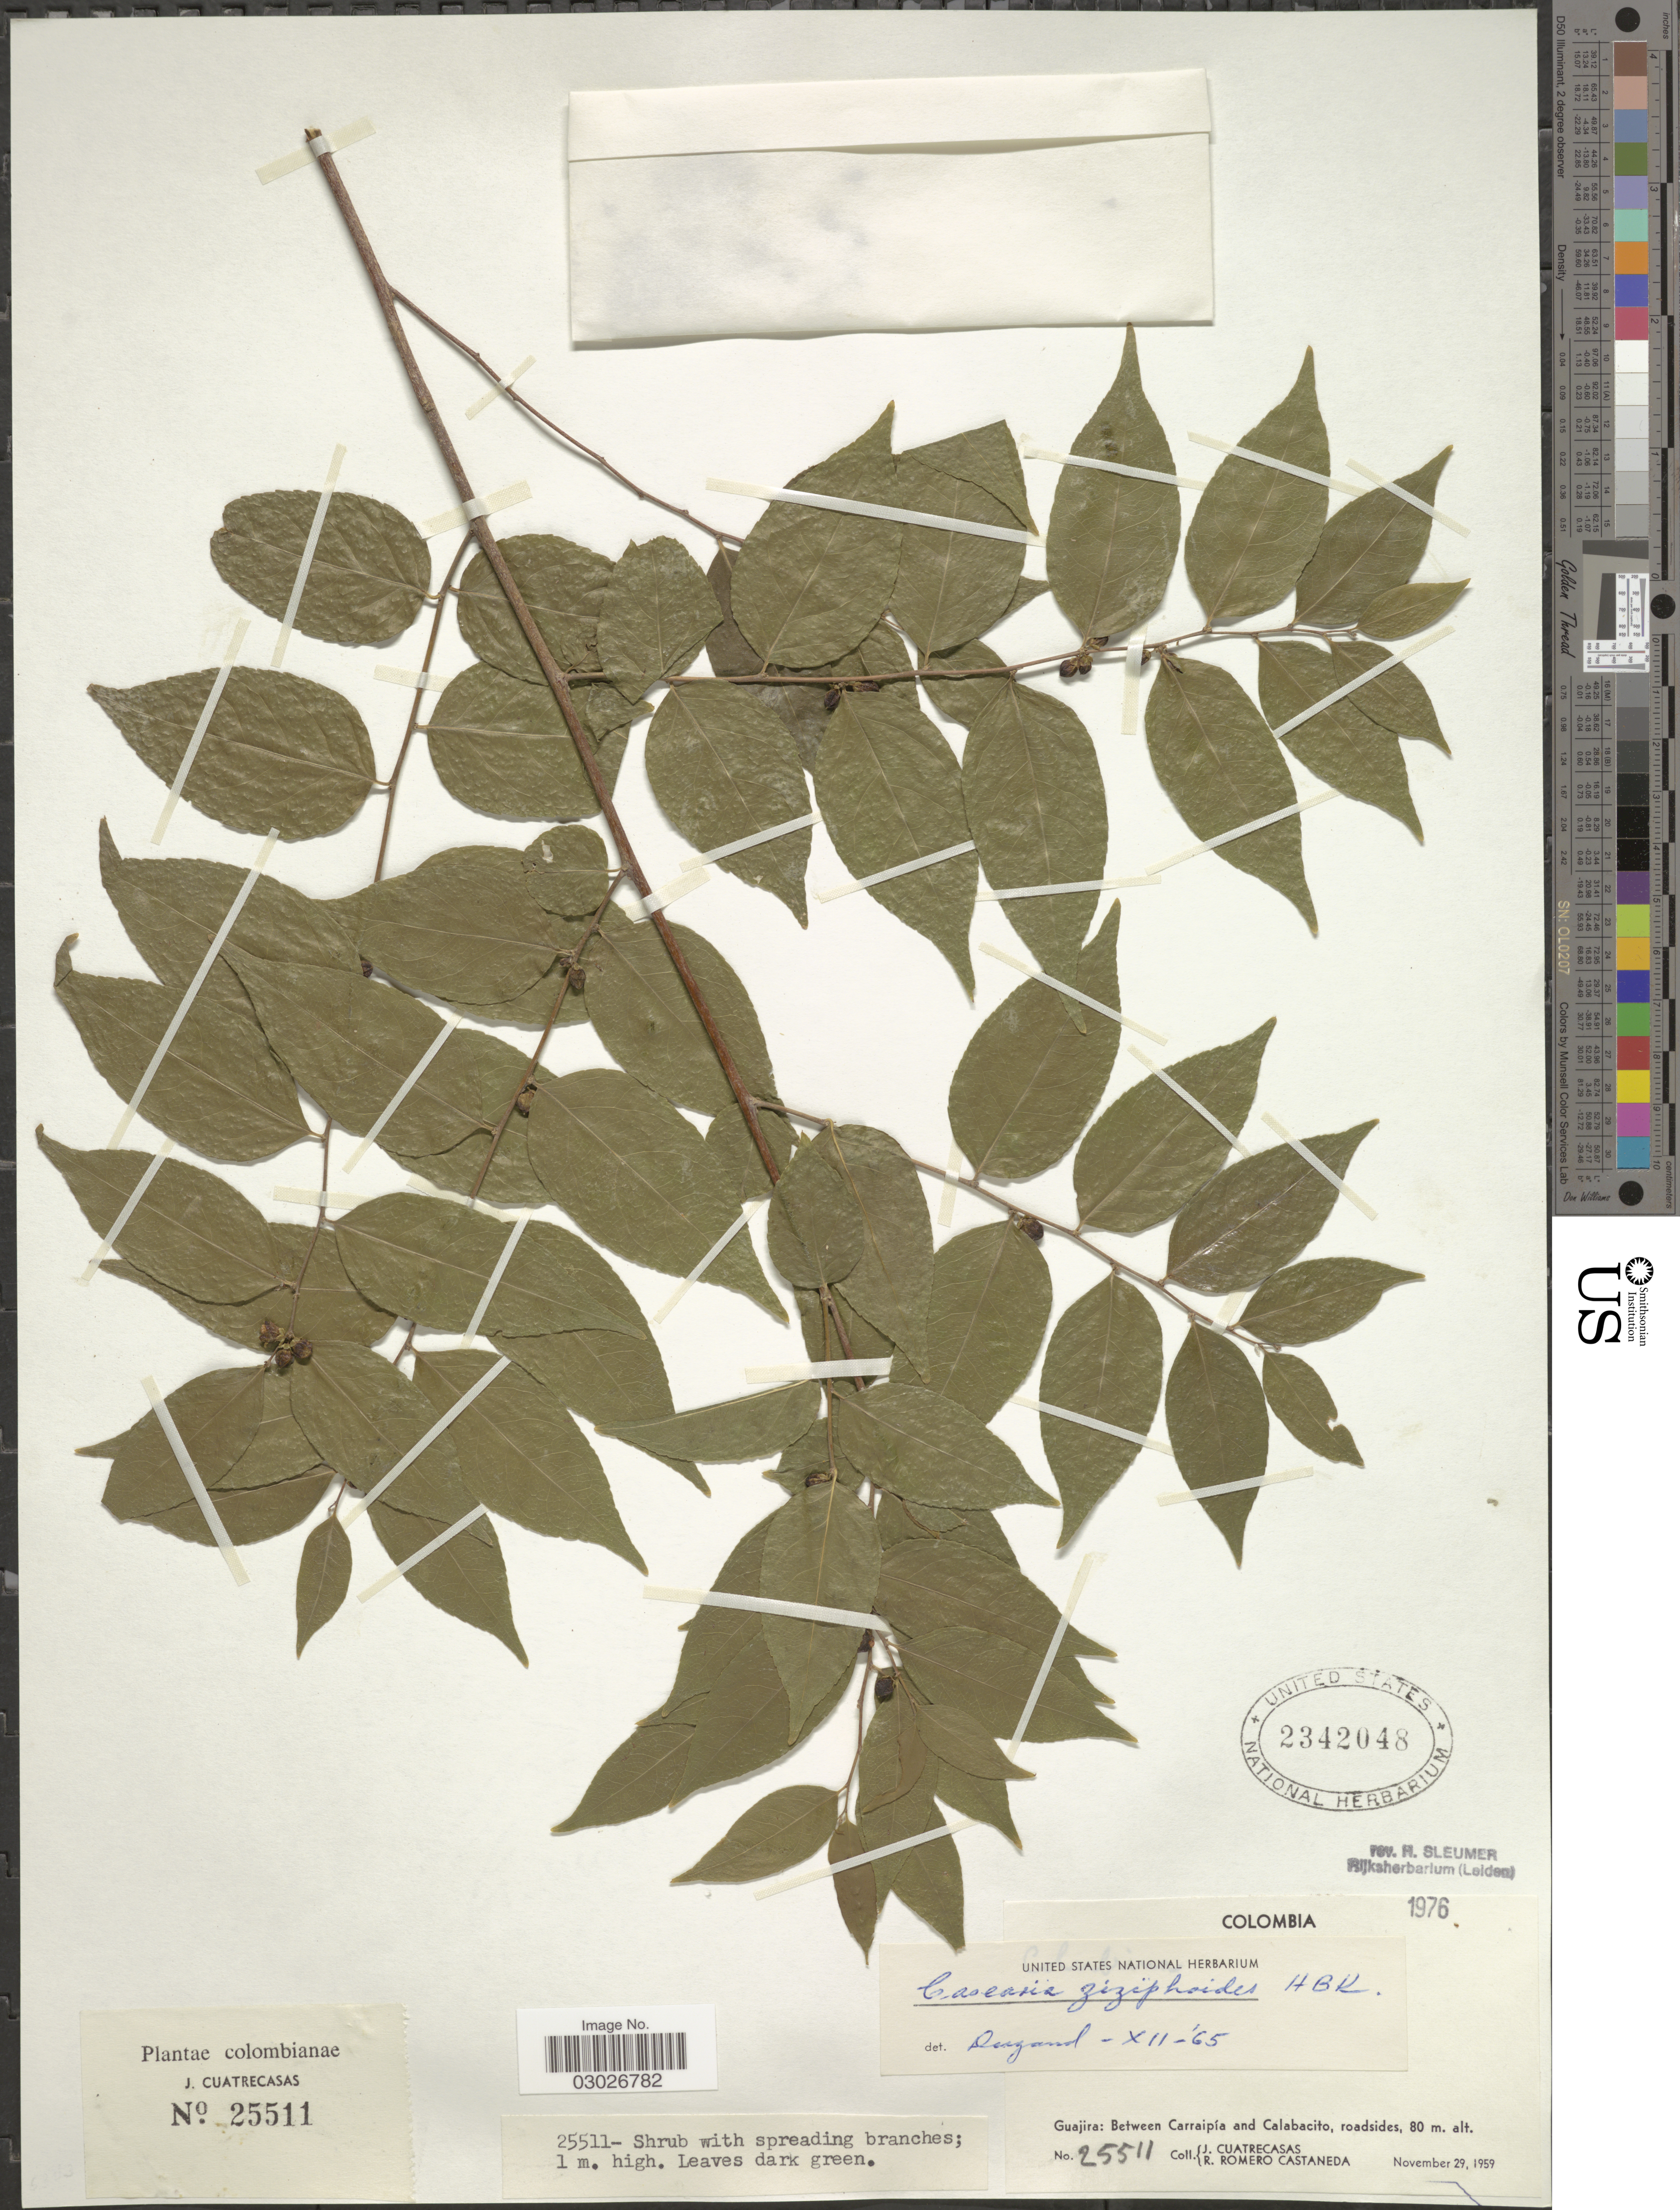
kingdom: Plantae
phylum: Tracheophyta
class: Magnoliopsida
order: Malpighiales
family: Salicaceae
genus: Casearia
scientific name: Casearia zizyphoides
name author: Kunth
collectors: J. Cuatrecasas & R. Romero Castañeda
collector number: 25511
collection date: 1959-11-29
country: Colombia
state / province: La Guajira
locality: Guajira: Between Carraipía and Calabacito, roadsides.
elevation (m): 80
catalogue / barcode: US 2342048